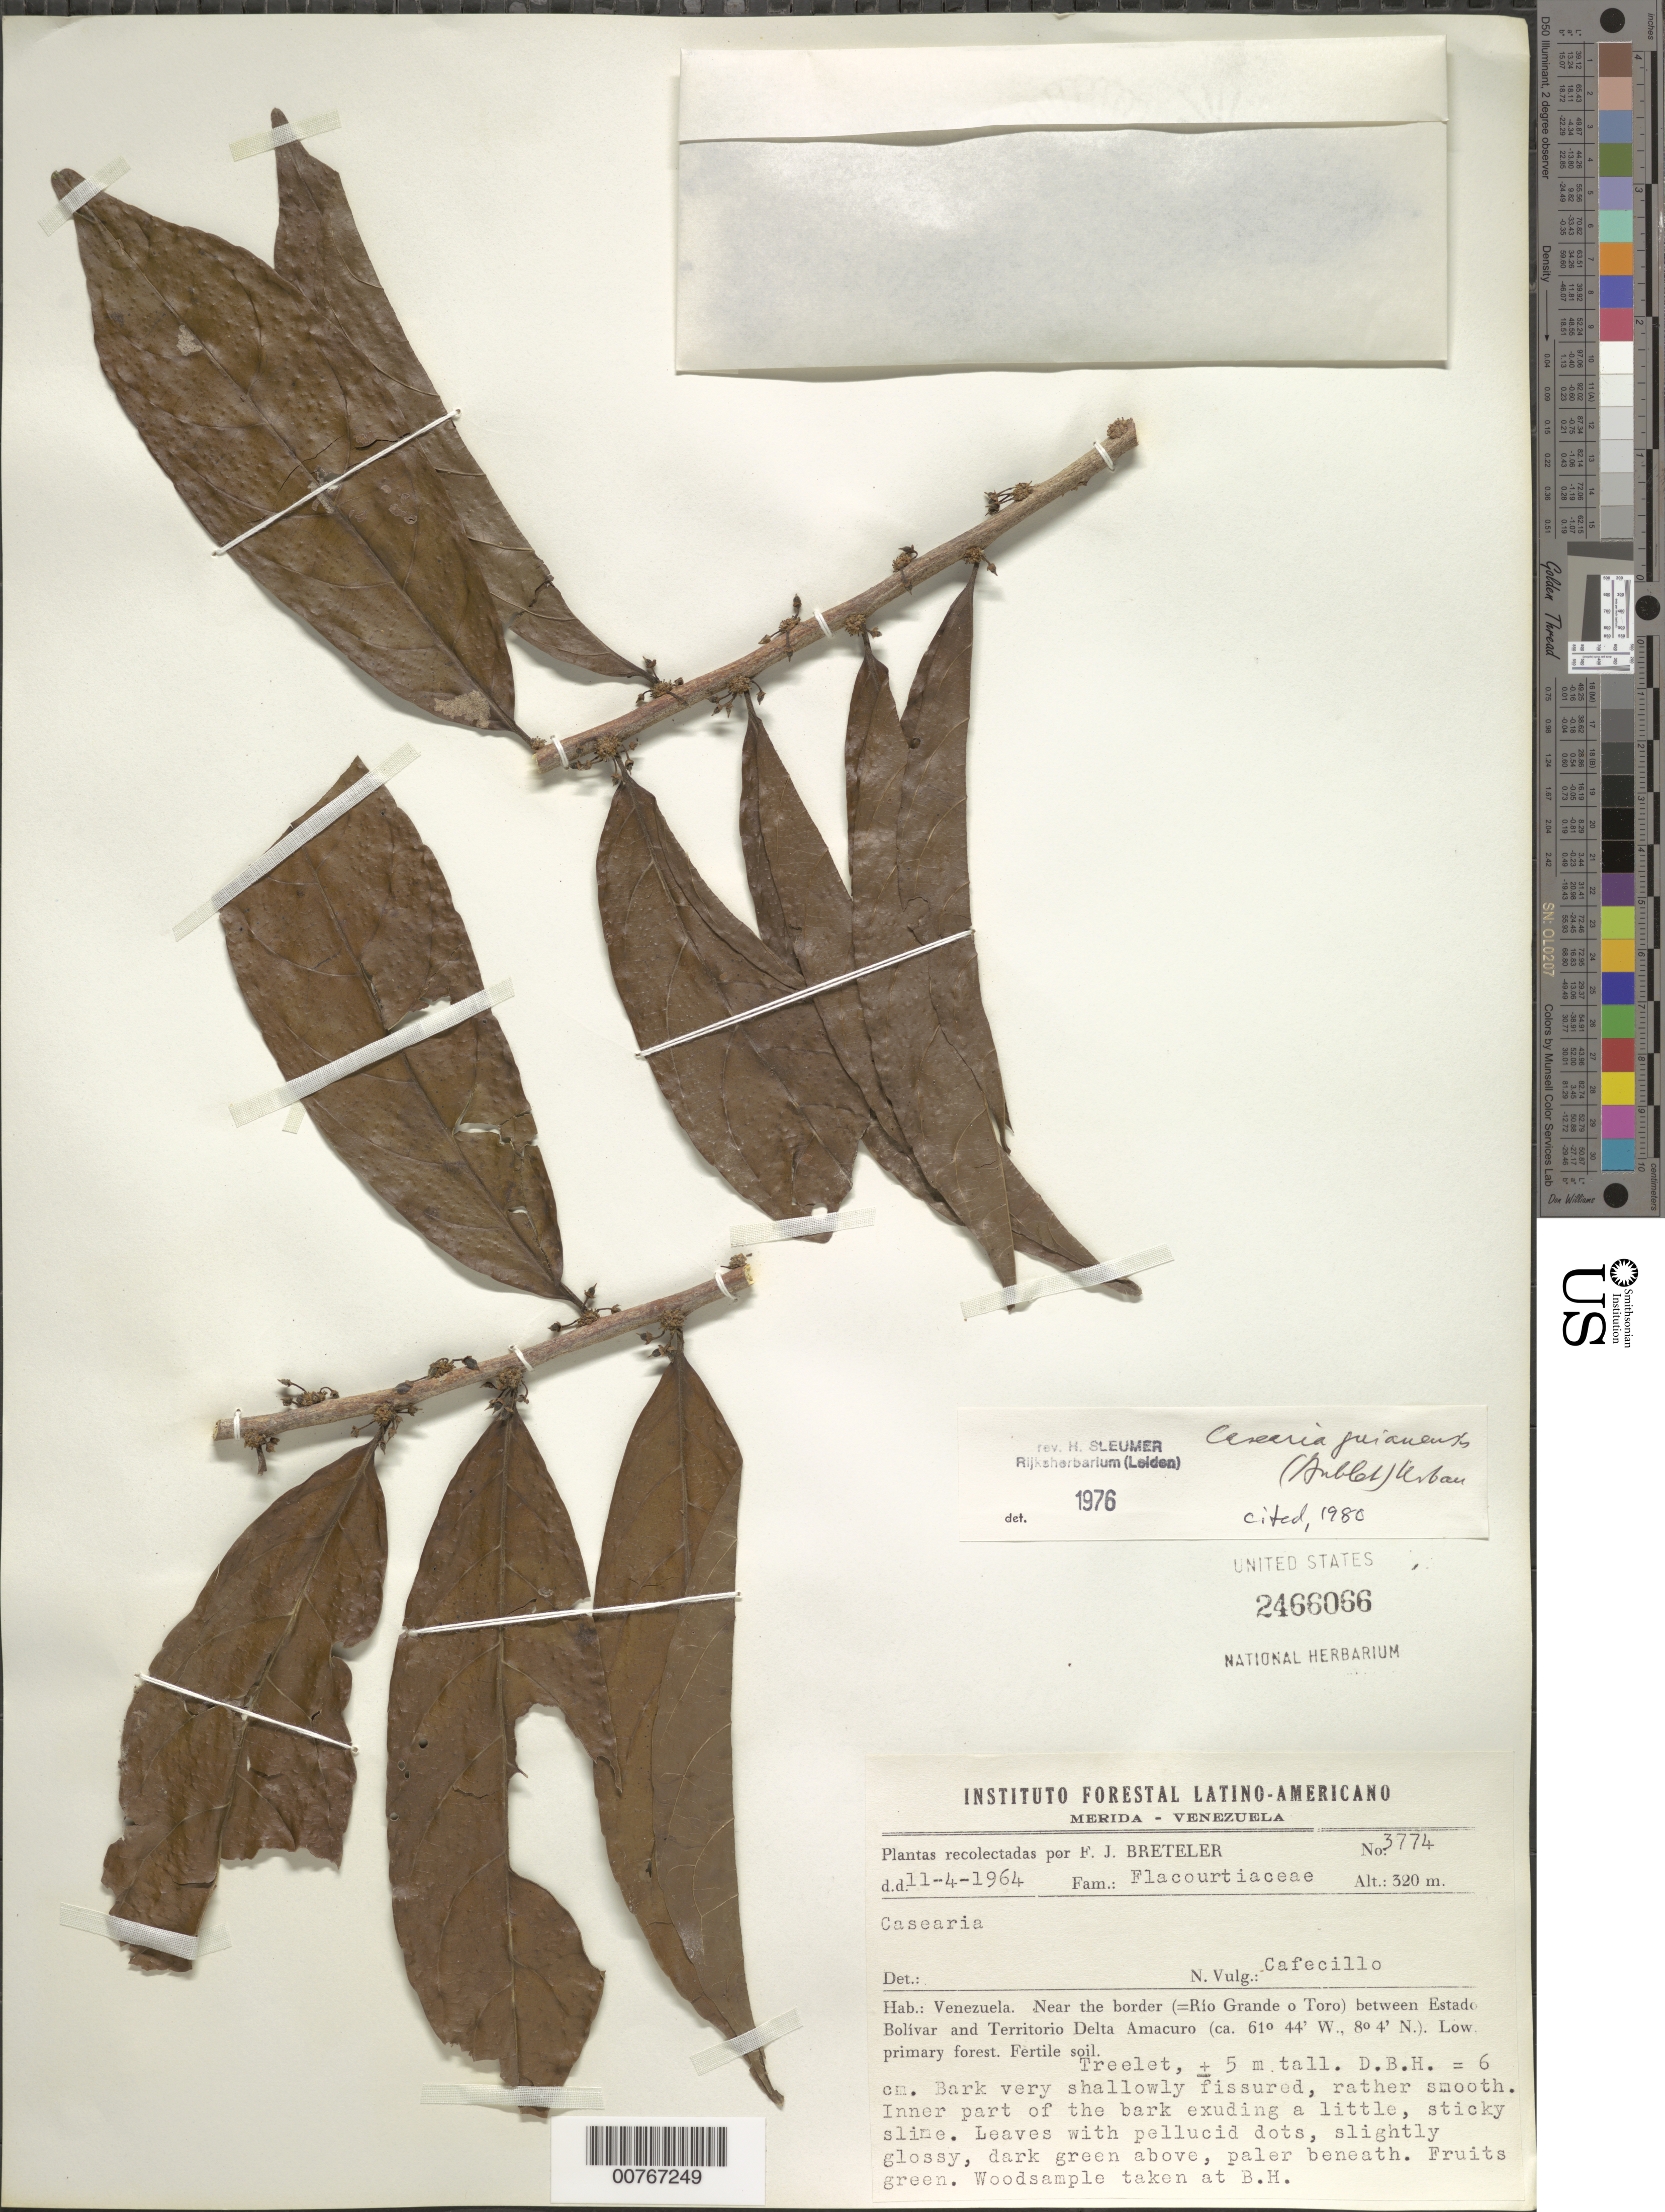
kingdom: Plantae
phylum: Tracheophyta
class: Magnoliopsida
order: Malpighiales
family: Salicaceae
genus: Casearia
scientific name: Casearia guianensis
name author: (Aubl.) Urb.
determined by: Sleumer, H. O.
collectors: F. J. Breteler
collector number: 3744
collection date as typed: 11-Apr-64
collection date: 1964-04-11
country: Venezuela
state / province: Bolívar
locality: Río Grande o Toro, near border between Estado Bolívar and Territorío Delta Amacuro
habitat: Low, primary forest, fertile soil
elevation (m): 320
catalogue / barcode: US 2466066